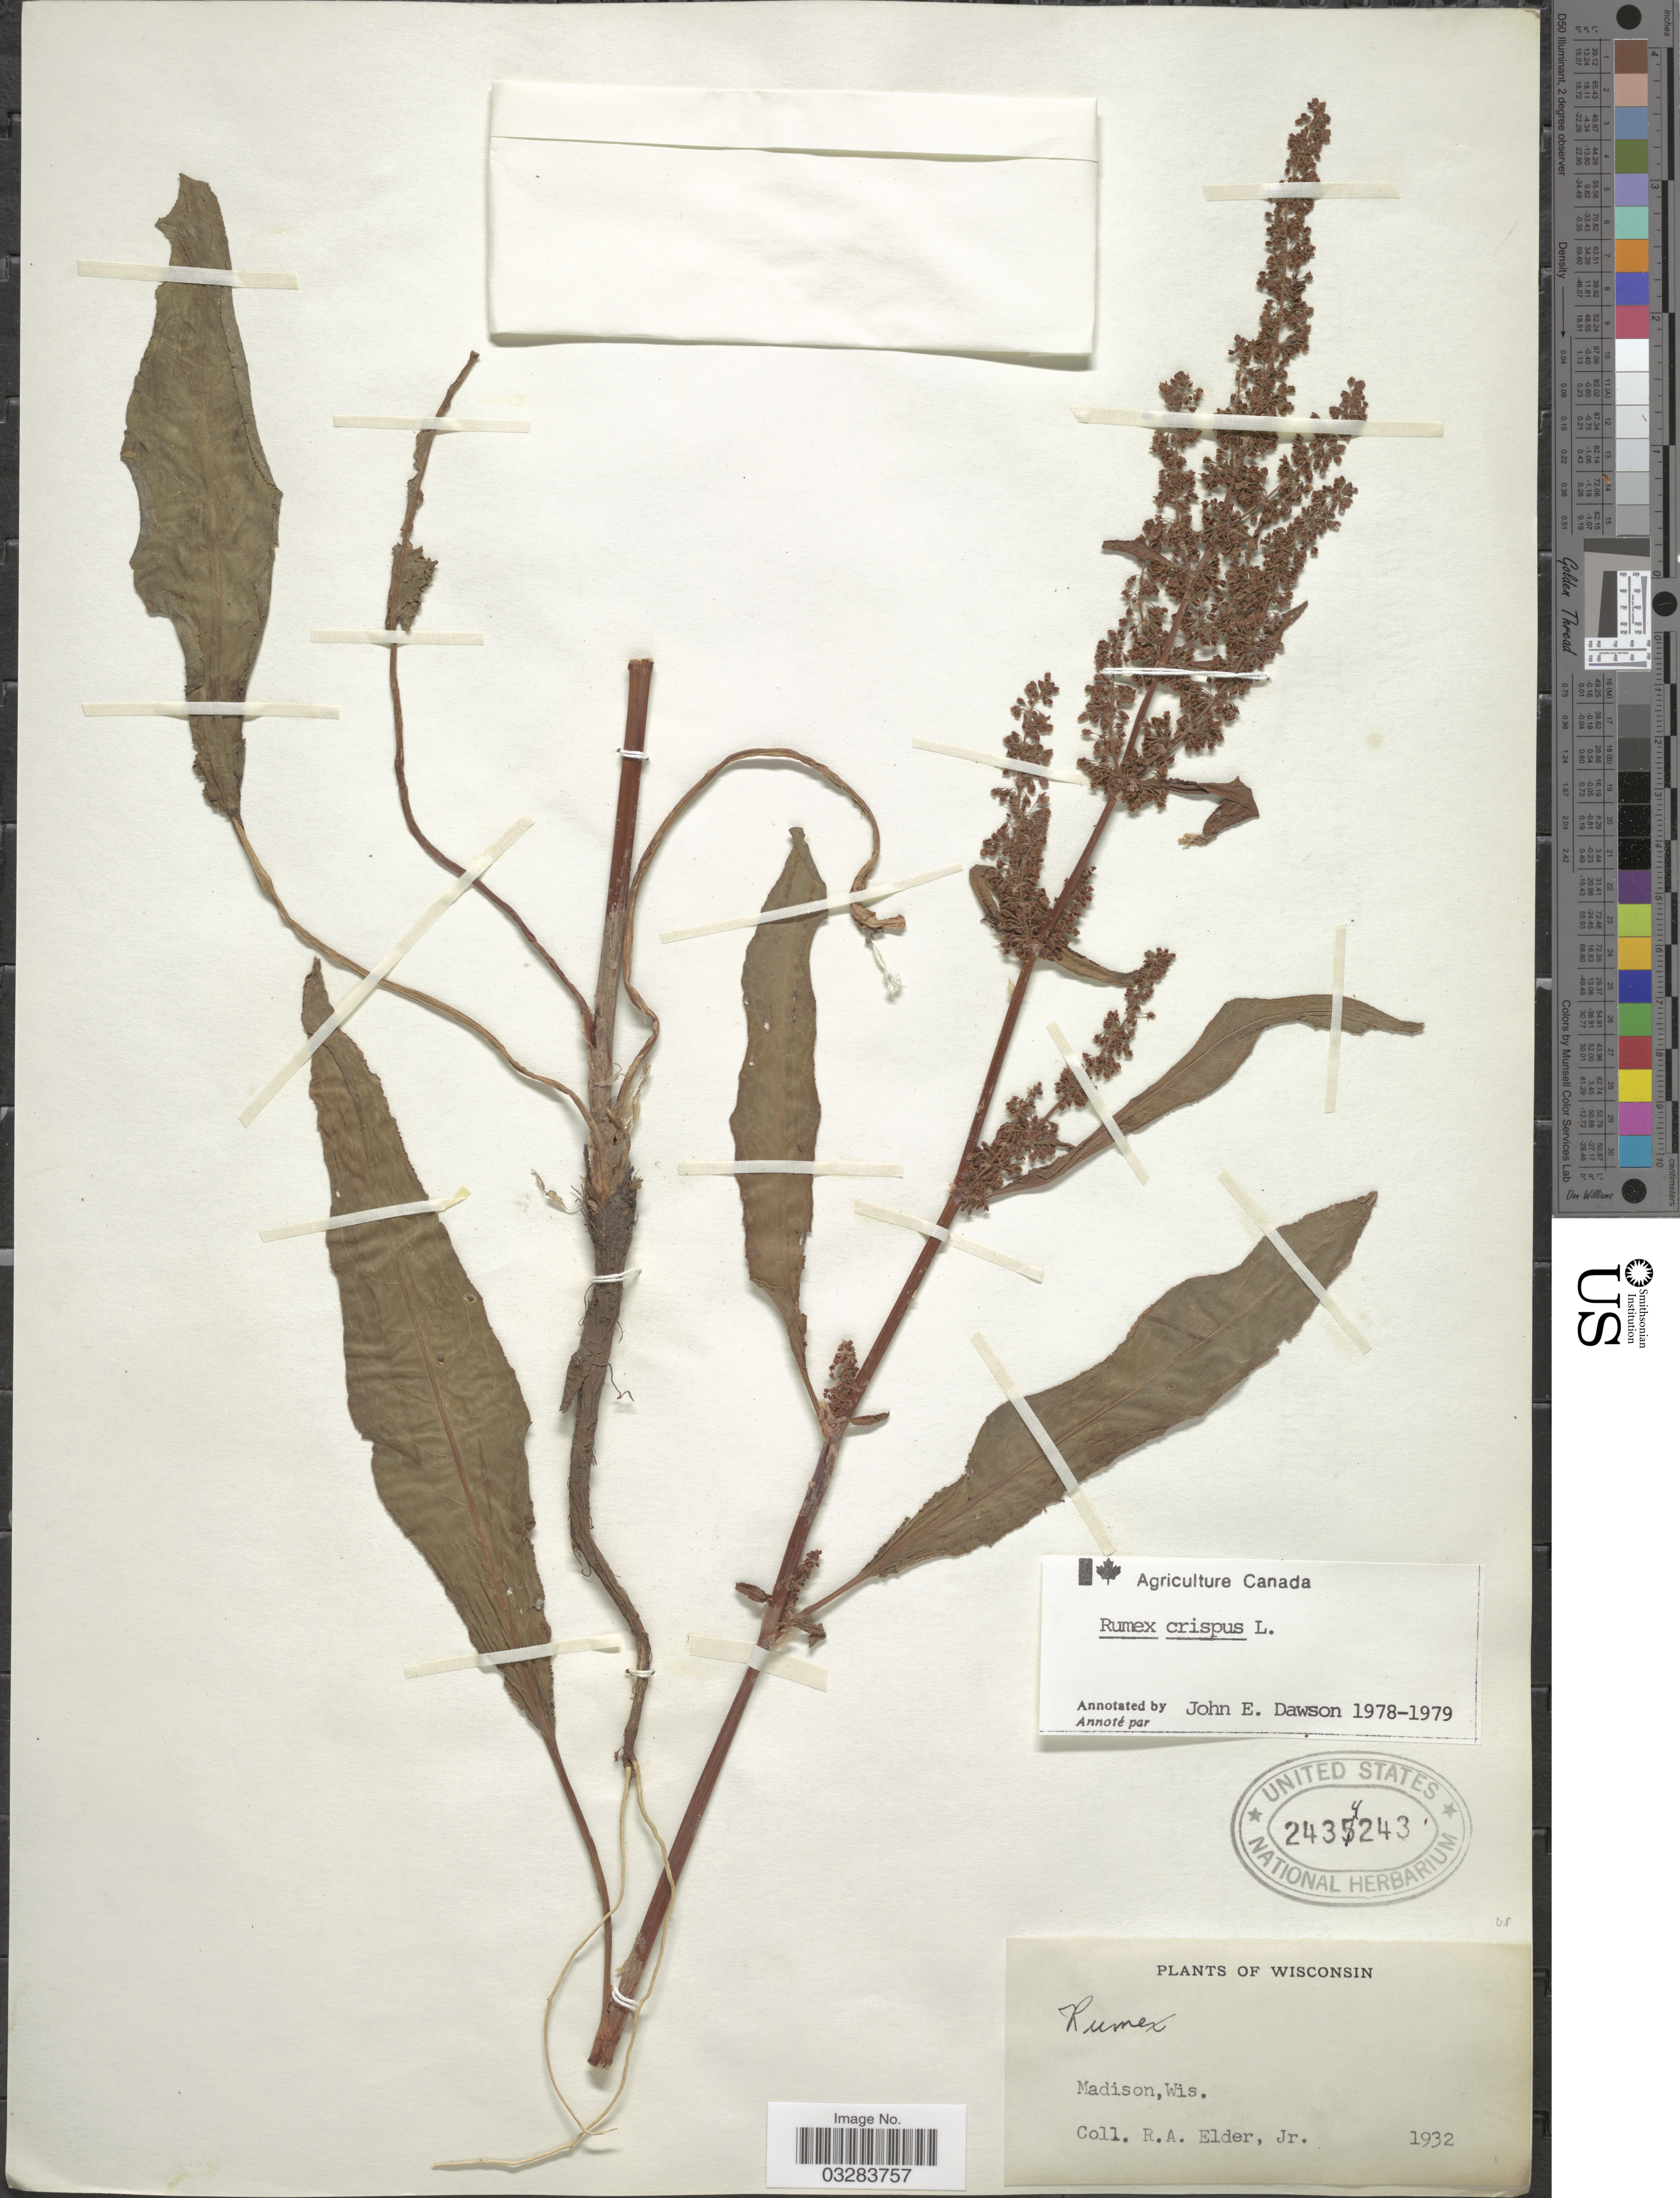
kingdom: Plantae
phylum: Tracheophyta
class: Magnoliopsida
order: Caryophyllales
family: Polygonaceae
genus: Rumex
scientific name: Rumex crispus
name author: L.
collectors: R. Elder Jr.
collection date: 1932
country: United States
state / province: Wisconsin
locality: Madison.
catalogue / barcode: US 2434243